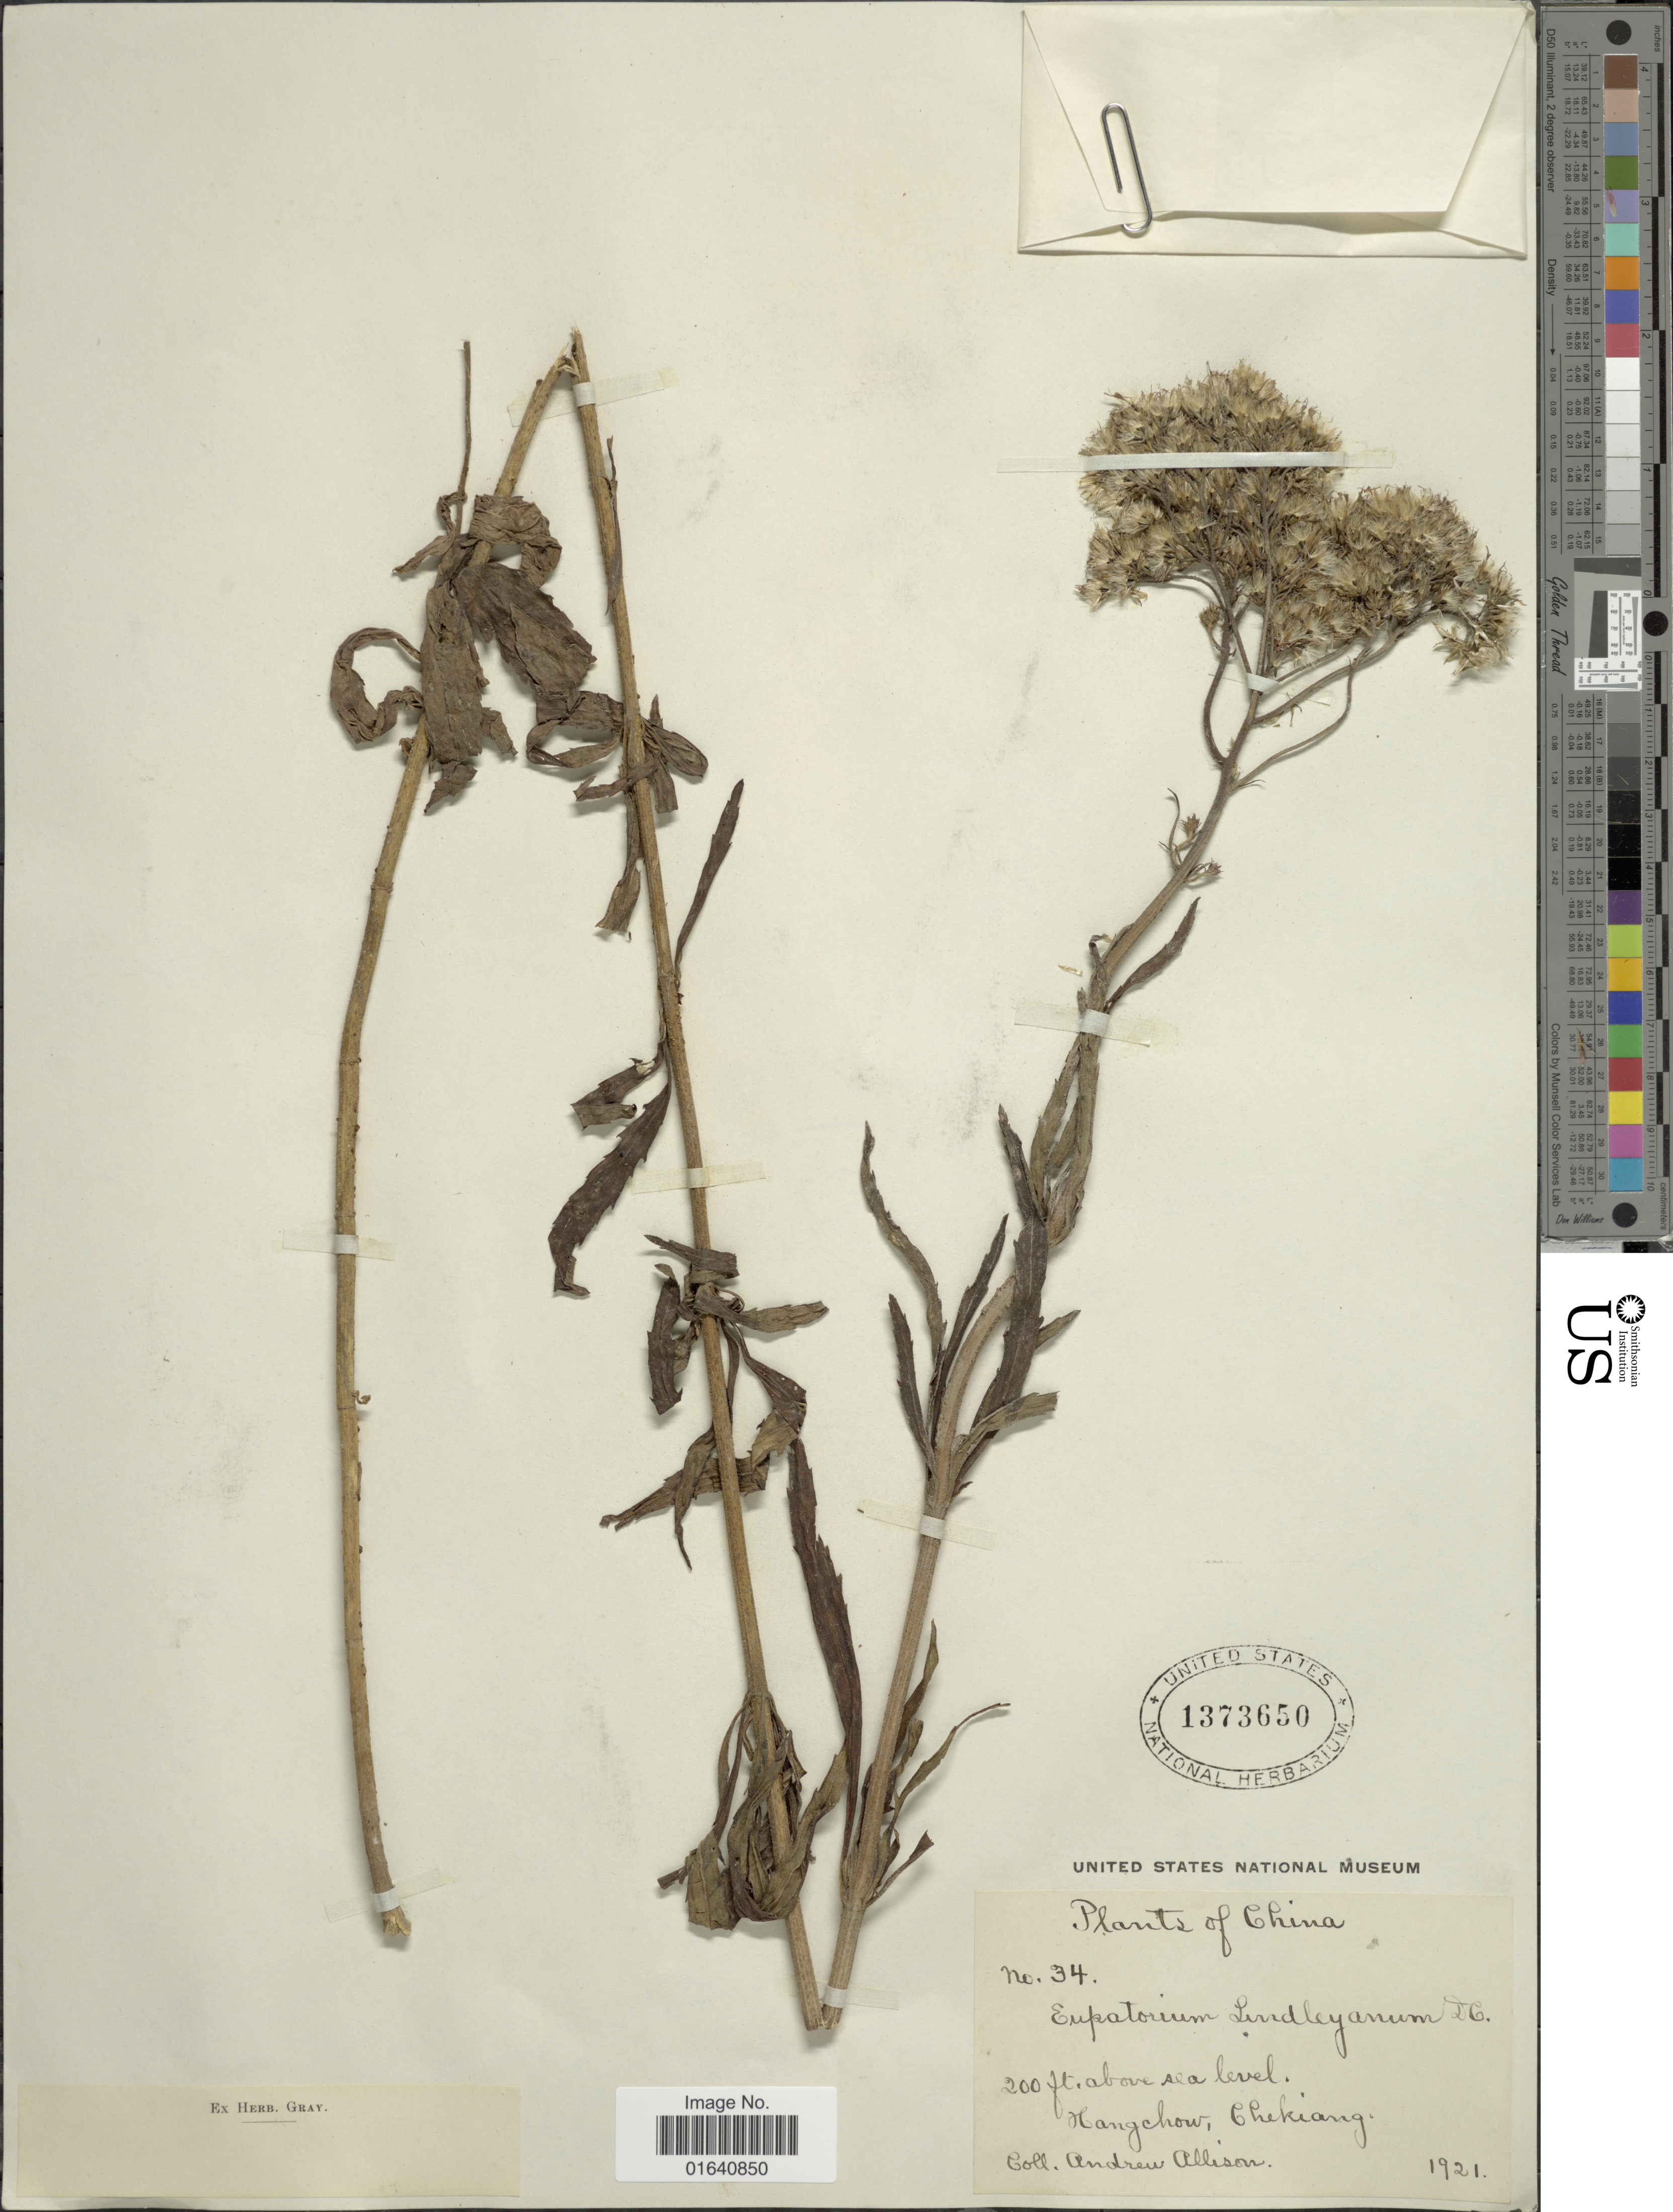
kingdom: Plantae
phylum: Tracheophyta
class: Magnoliopsida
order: Asterales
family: Asteraceae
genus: Eupatorium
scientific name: Eupatorium lindleyanum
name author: DC.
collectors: A. Allison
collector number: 34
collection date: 1921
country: China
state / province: Zhejiang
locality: Hangchow, Chekiang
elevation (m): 61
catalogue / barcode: US 1373650